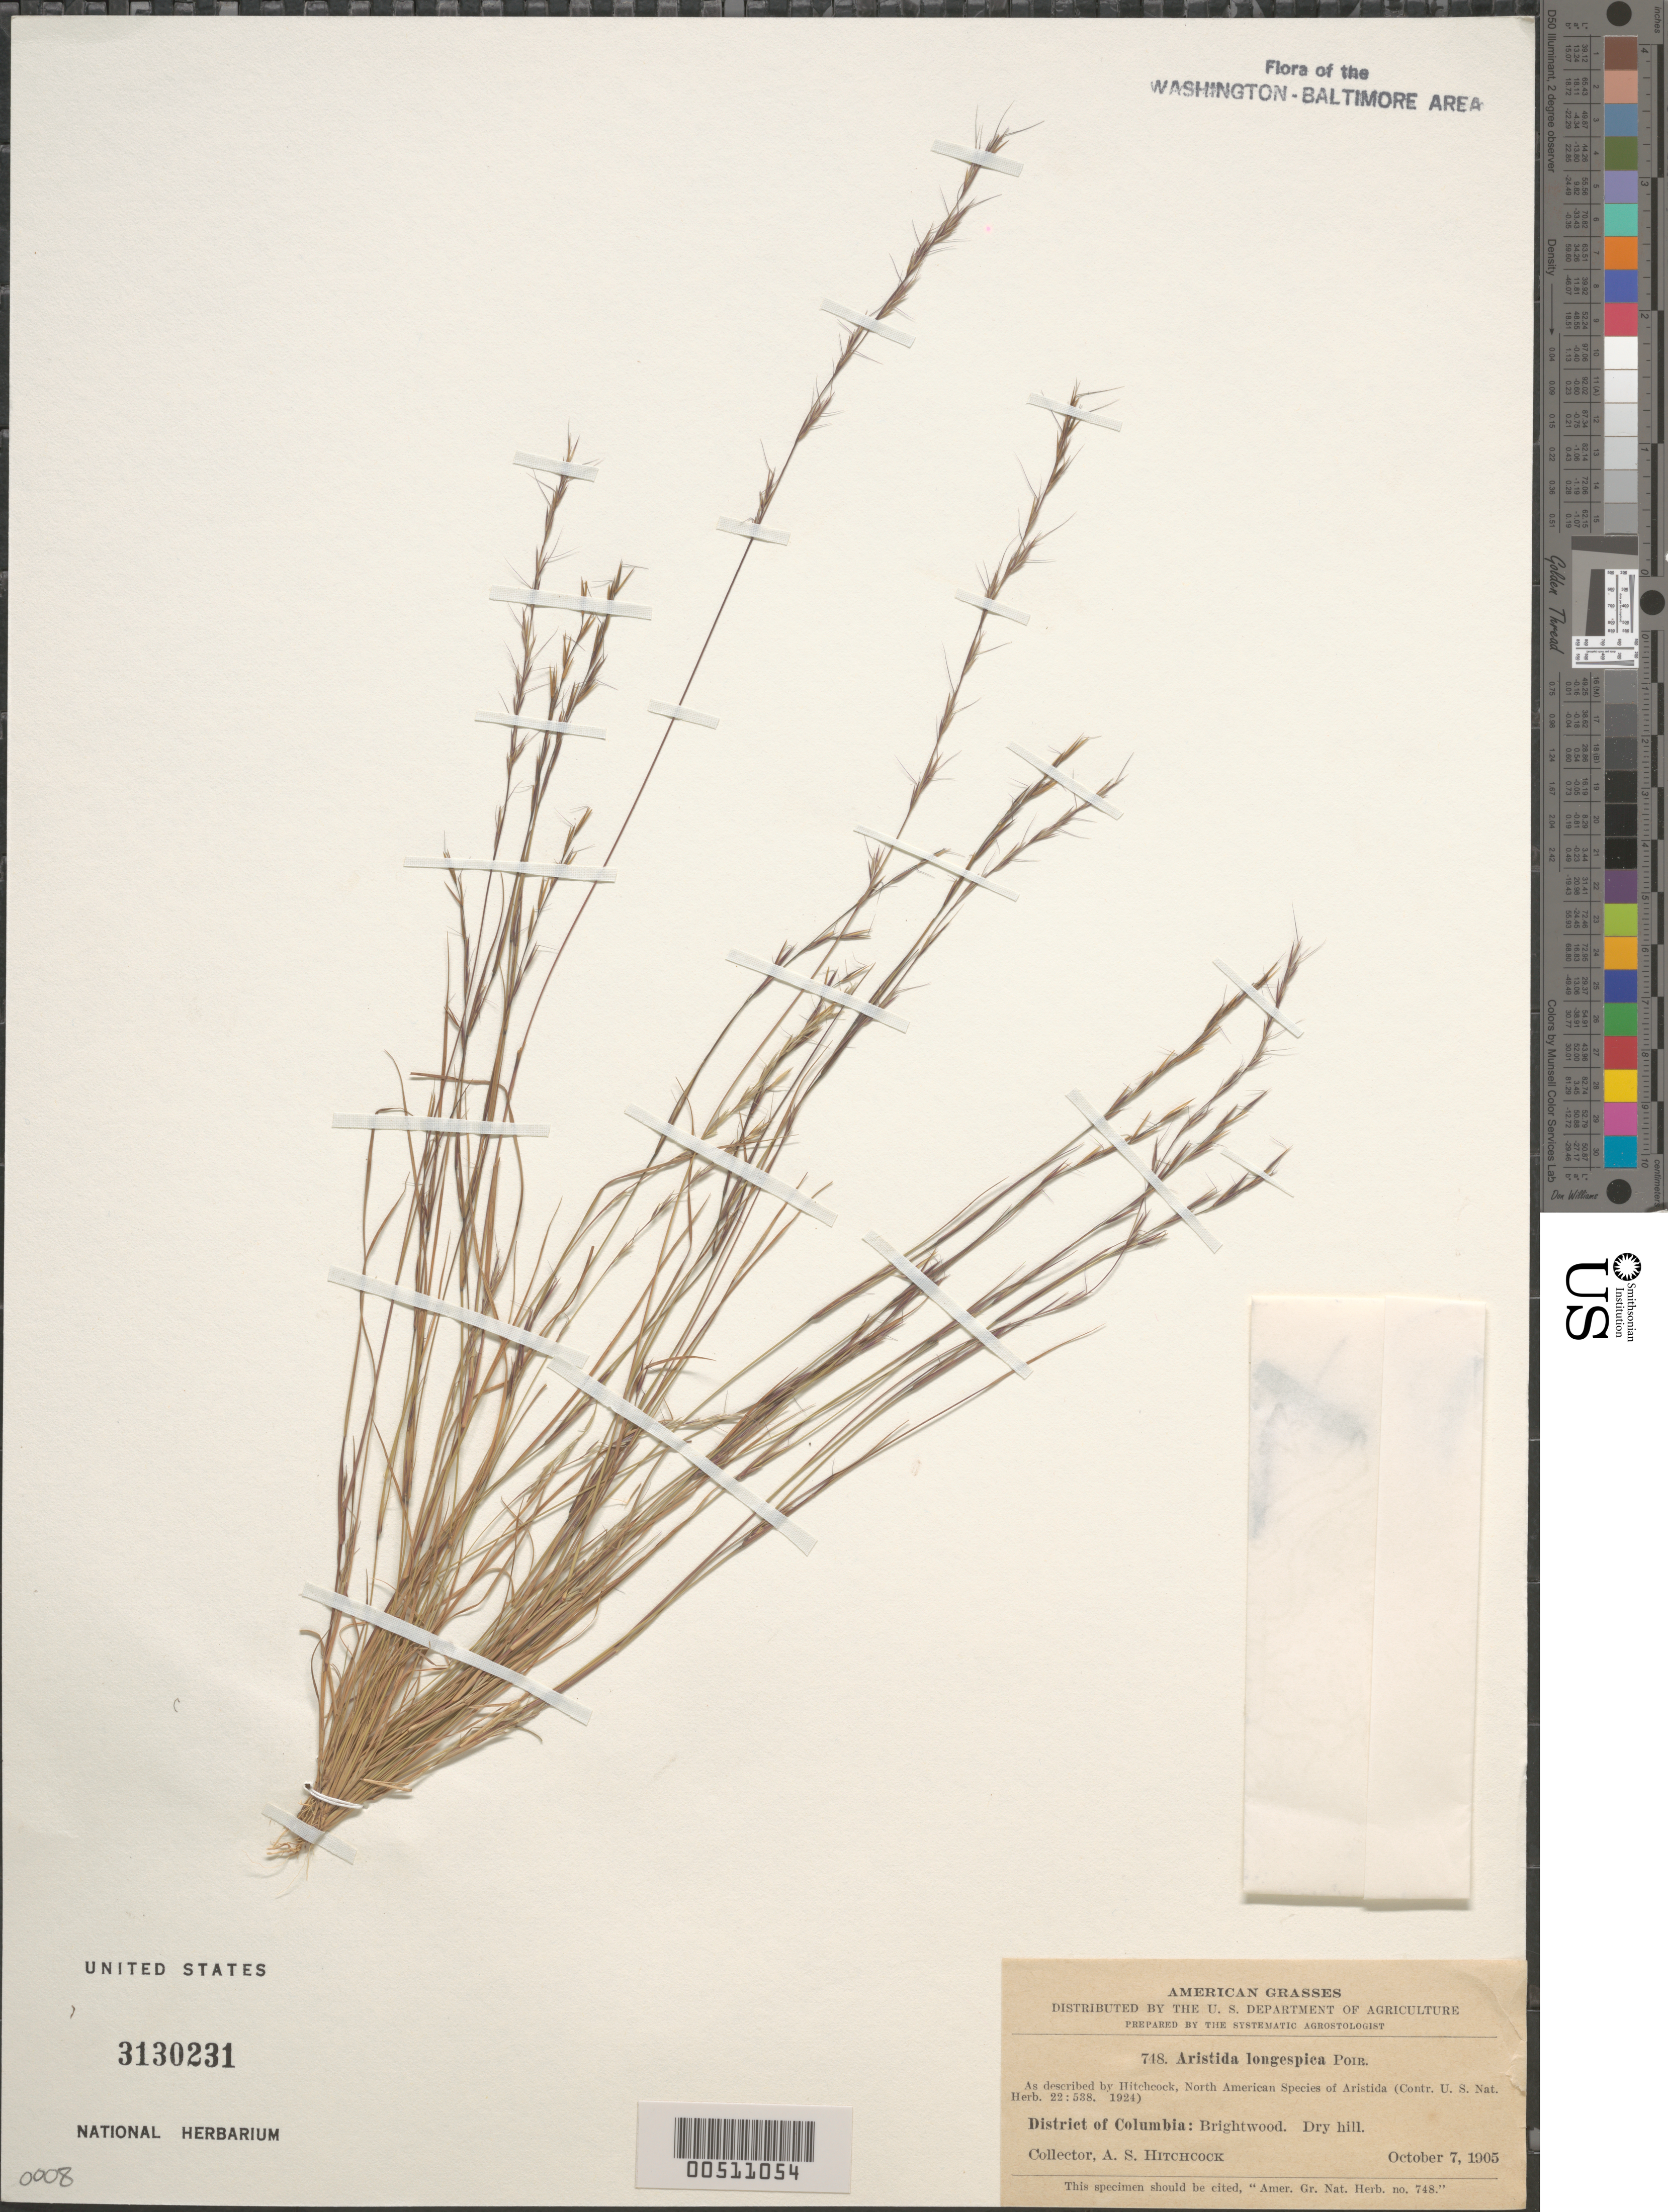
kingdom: Plantae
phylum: Tracheophyta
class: Liliopsida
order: Poales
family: Poaceae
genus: Aristida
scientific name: Aristida longespica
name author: Poir.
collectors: A. S. Hitchcock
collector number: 748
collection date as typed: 07 Oct 1905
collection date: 1905-10-07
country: United States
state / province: District of Columbia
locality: Brightwood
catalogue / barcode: US 3130231